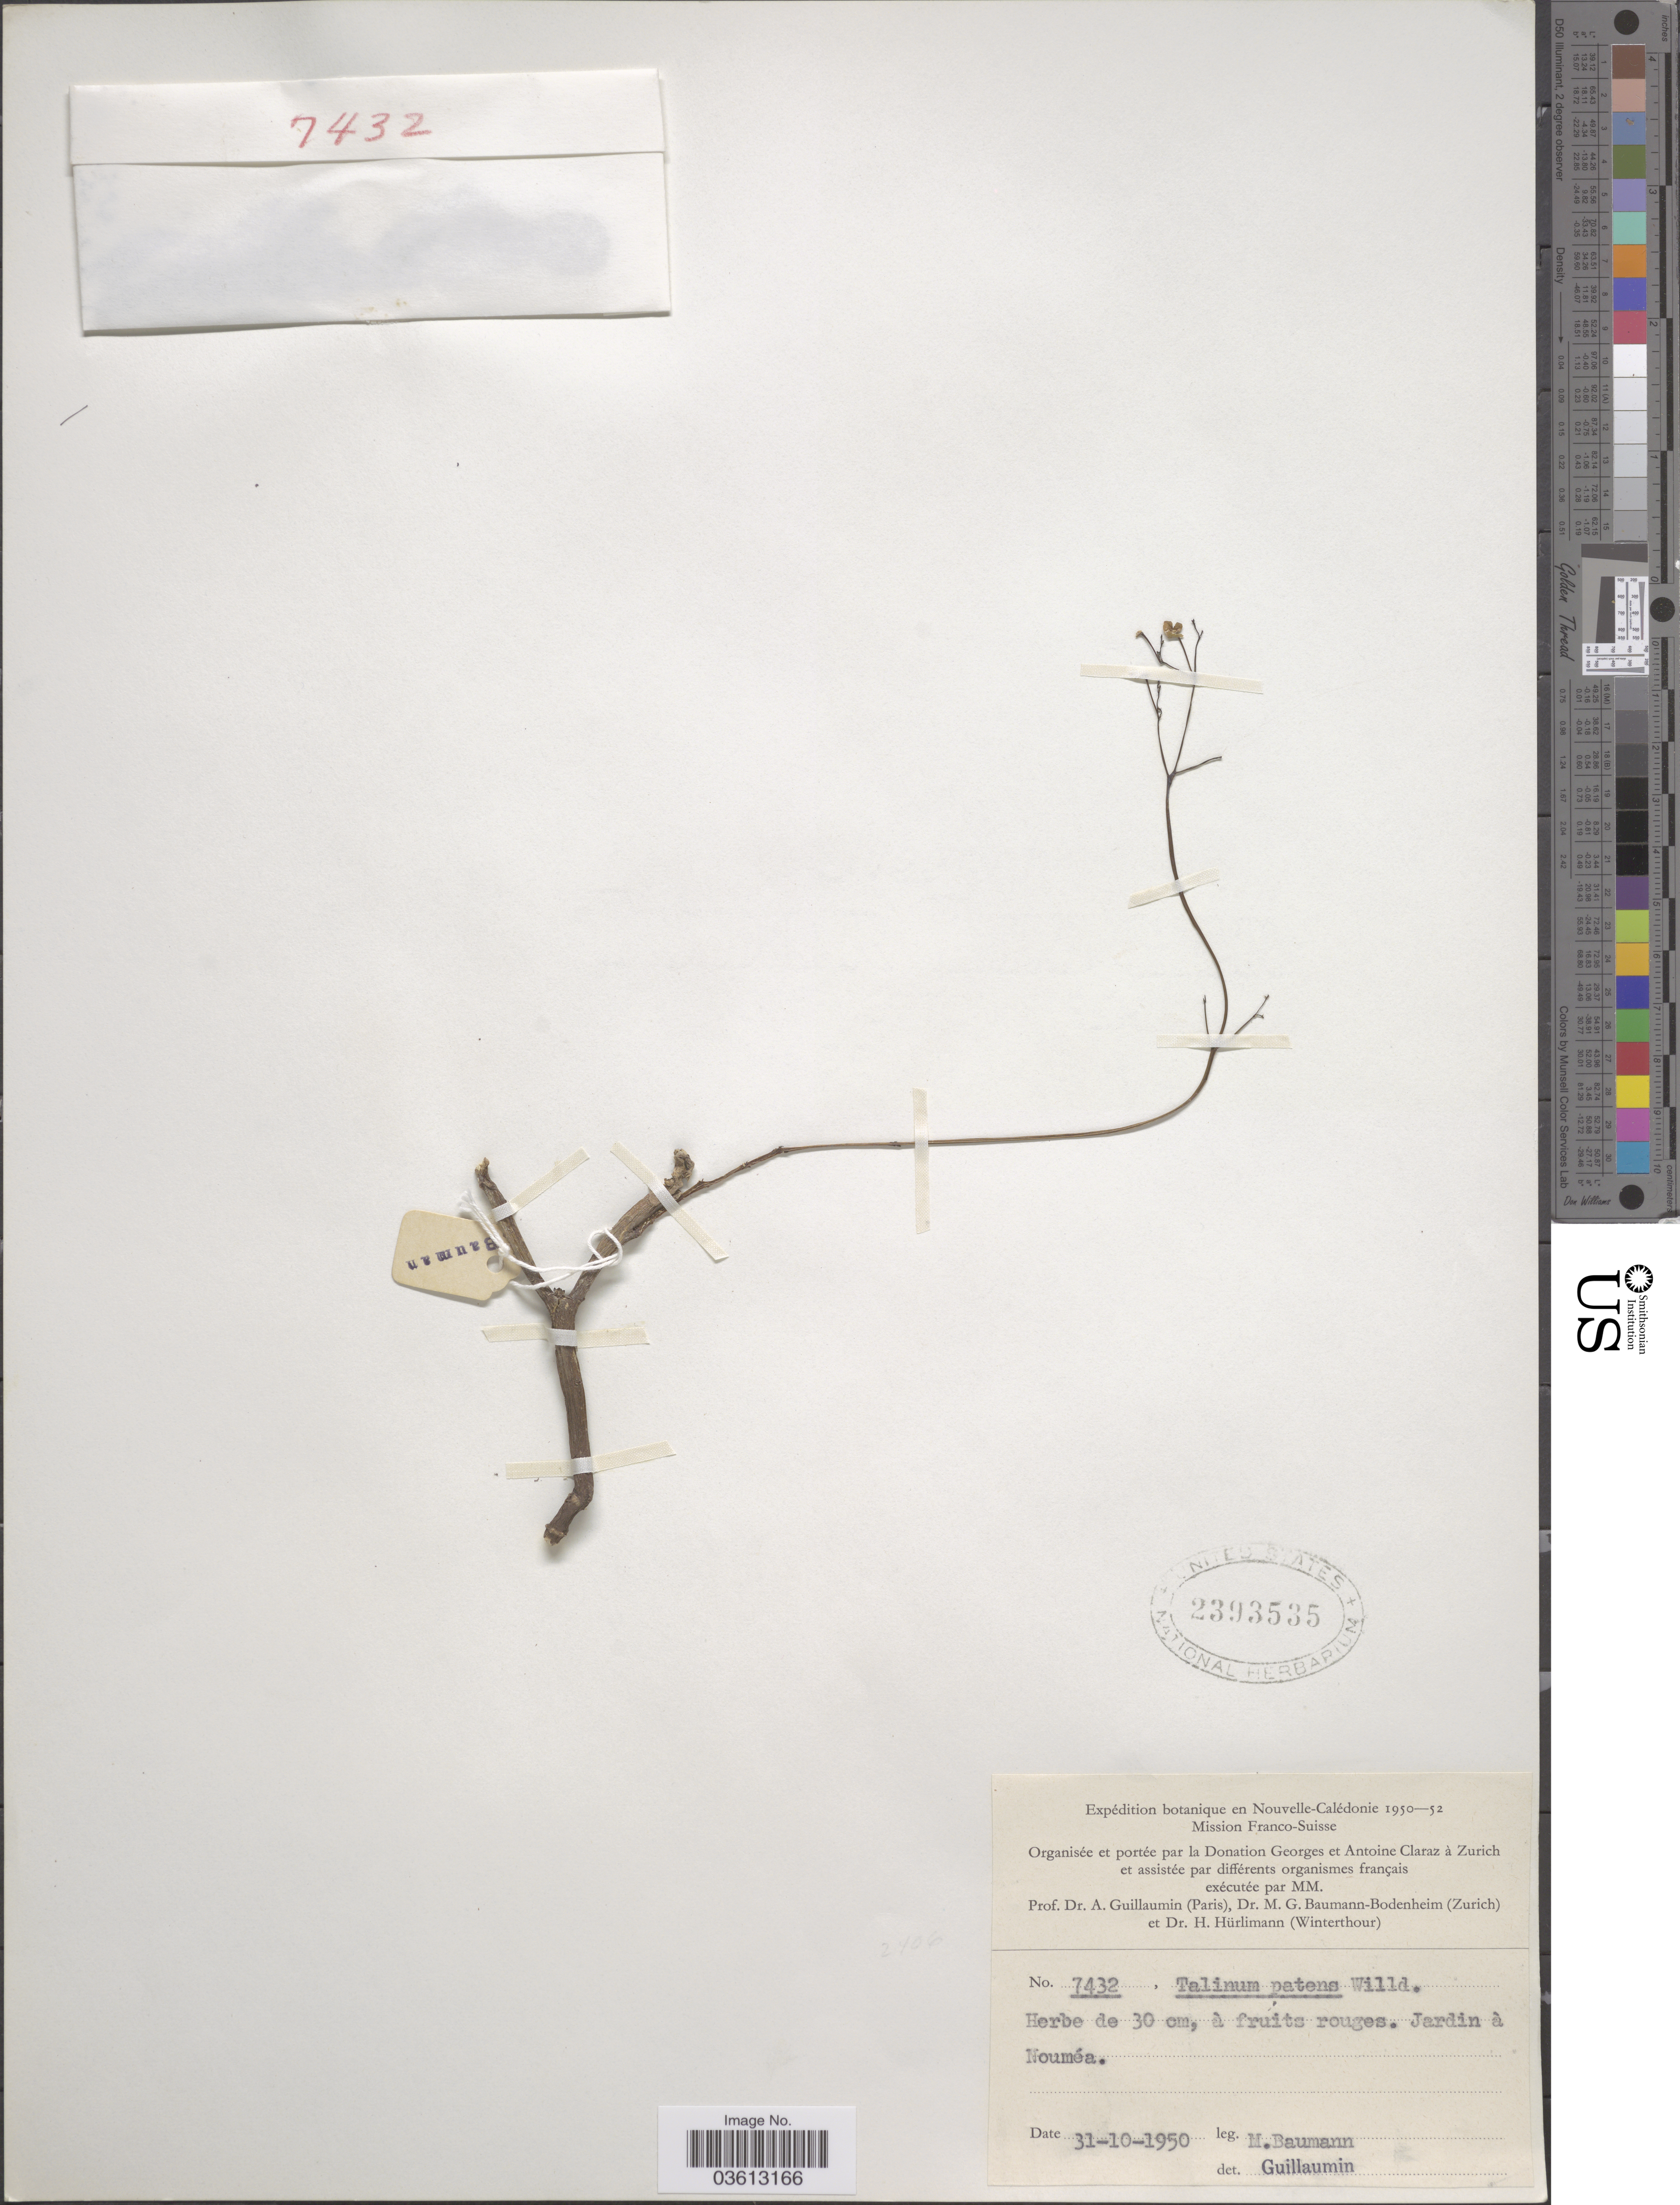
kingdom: Plantae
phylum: Tracheophyta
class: Magnoliopsida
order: Caryophyllales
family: Talinaceae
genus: Talinum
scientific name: Talinum paniculatum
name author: (Jacq.) Gaertn.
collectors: M. Baumann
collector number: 7432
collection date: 1950-10-31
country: New Caledonia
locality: Jardin à Nouméa.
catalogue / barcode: US 2393535